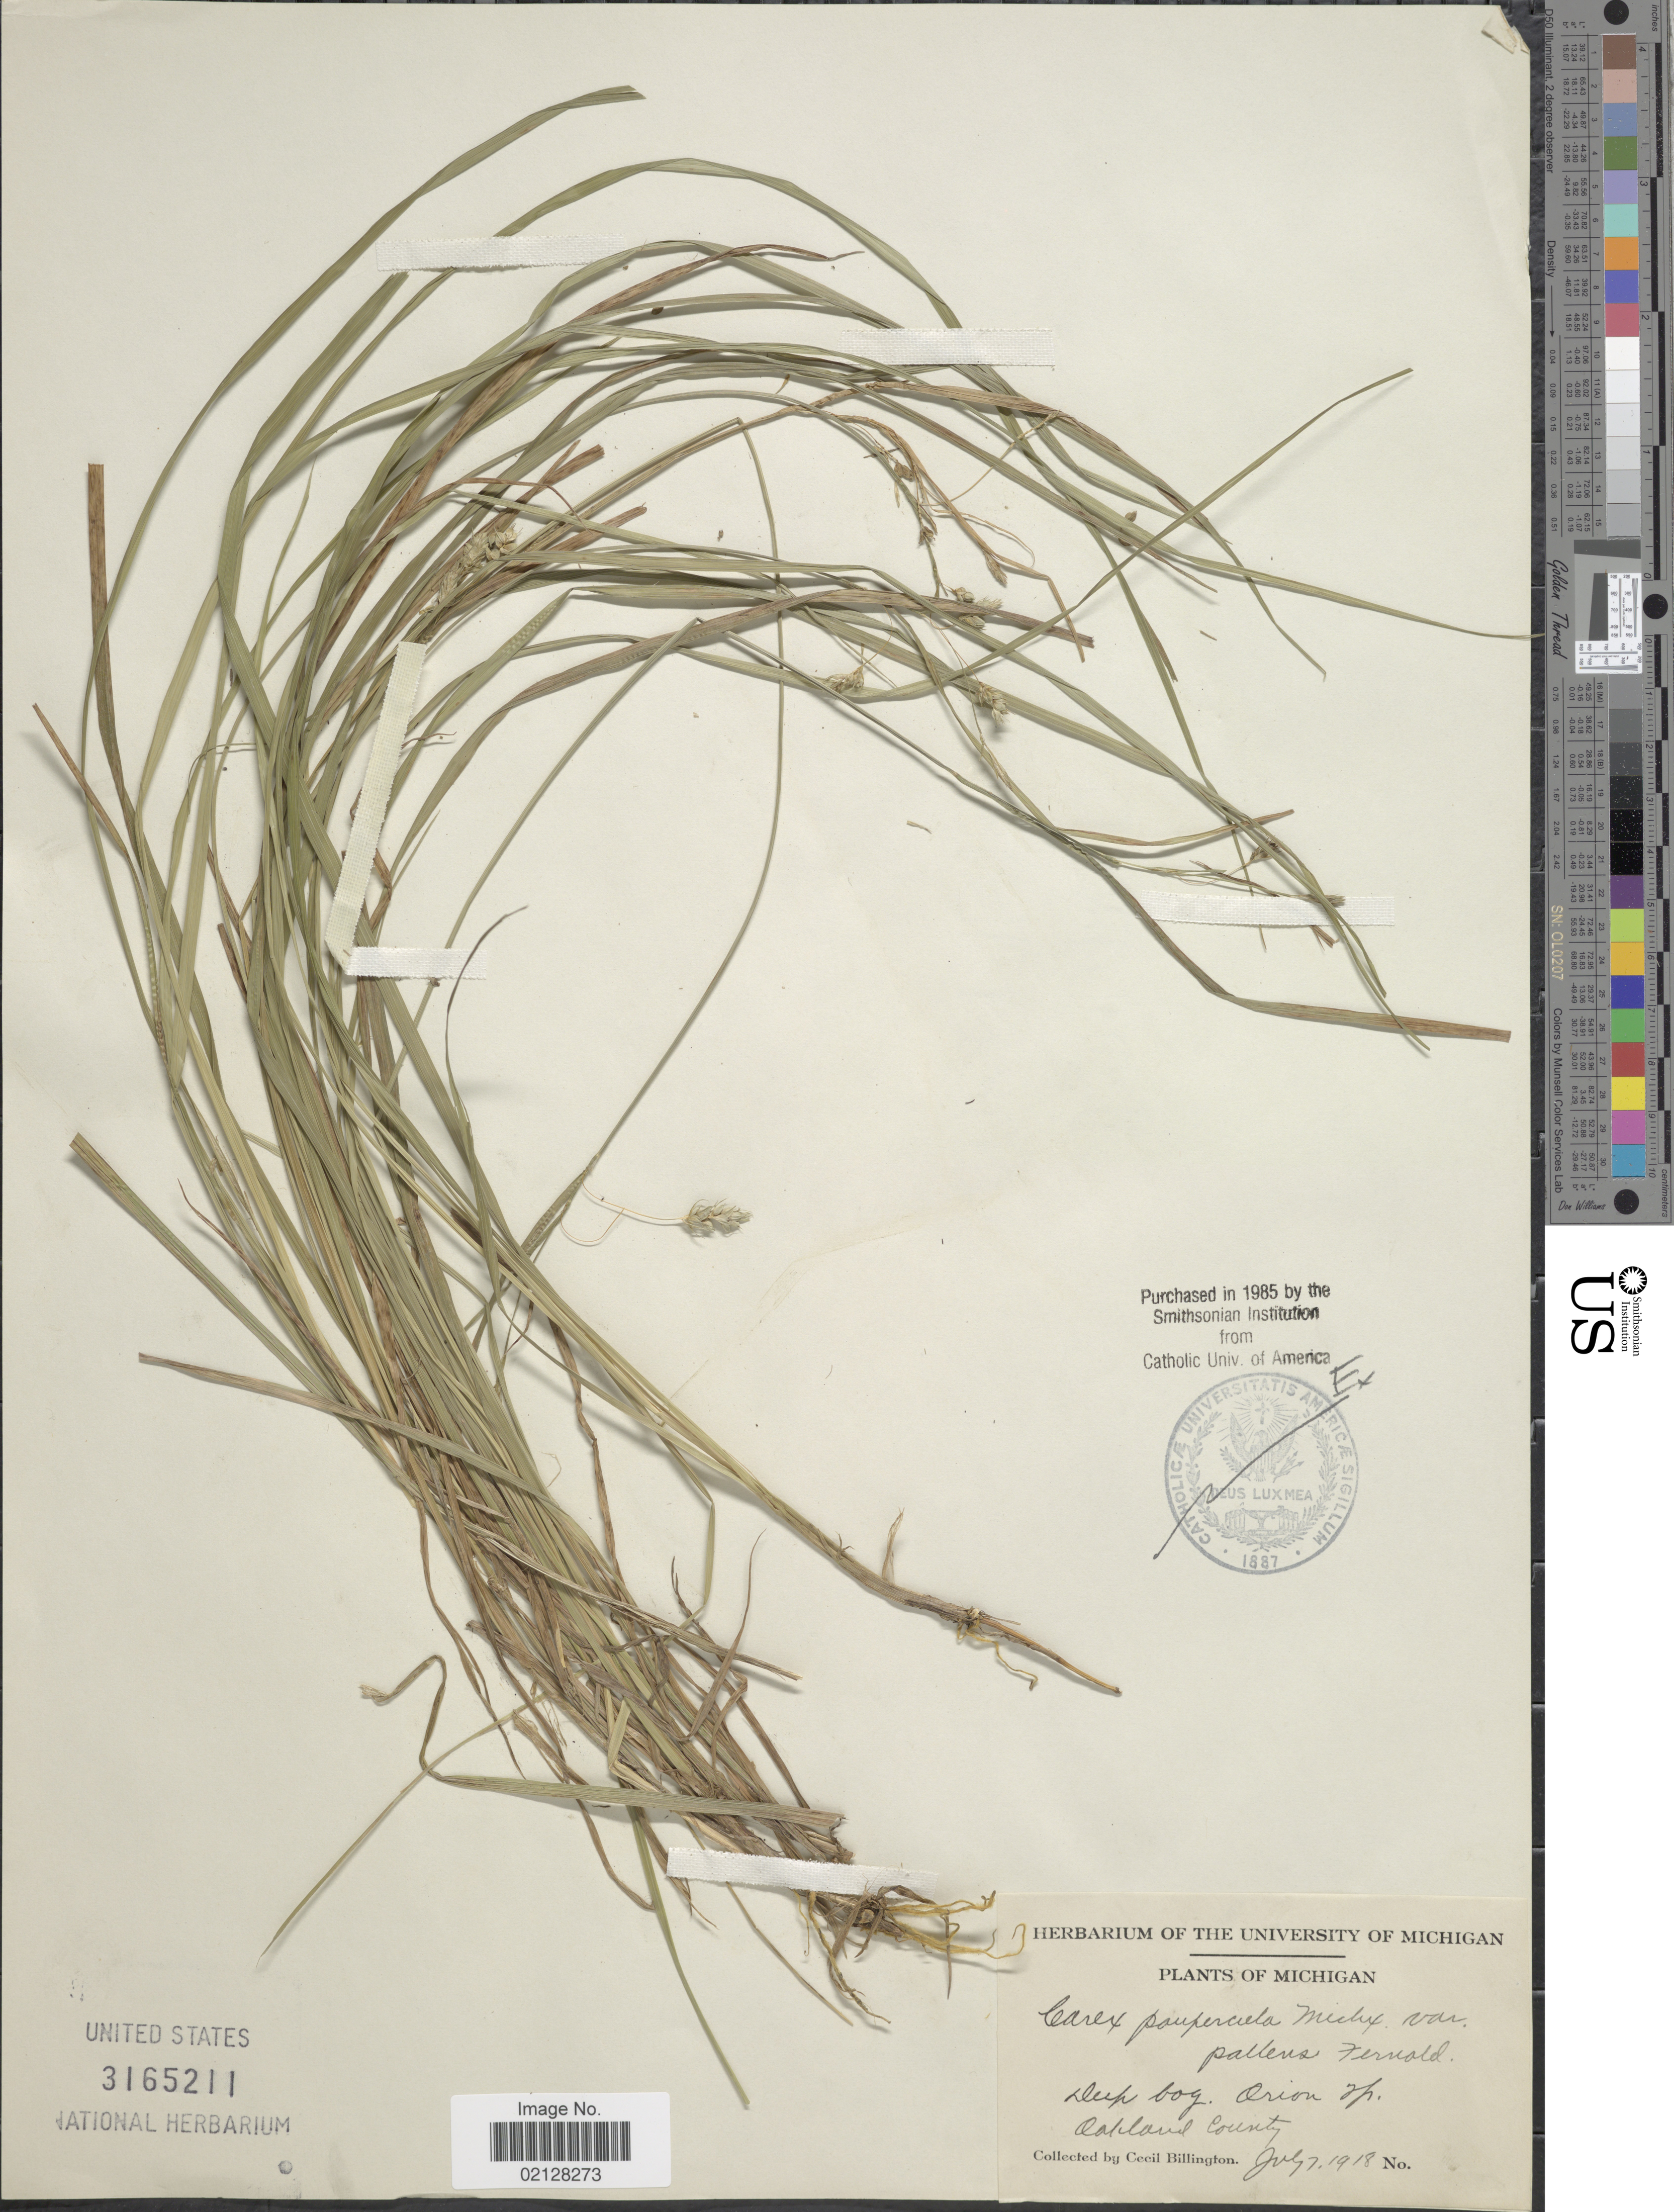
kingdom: Plantae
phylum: Tracheophyta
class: Liliopsida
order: Poales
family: Cyperaceae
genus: Carex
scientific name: Carex magellanica subsp. irrigua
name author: (Wahlenb.) Hiitonen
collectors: C. Billington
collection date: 1918-07-07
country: United States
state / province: Michigan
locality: Deep bog, Orion Tp., Oakland County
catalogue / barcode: US 3165211